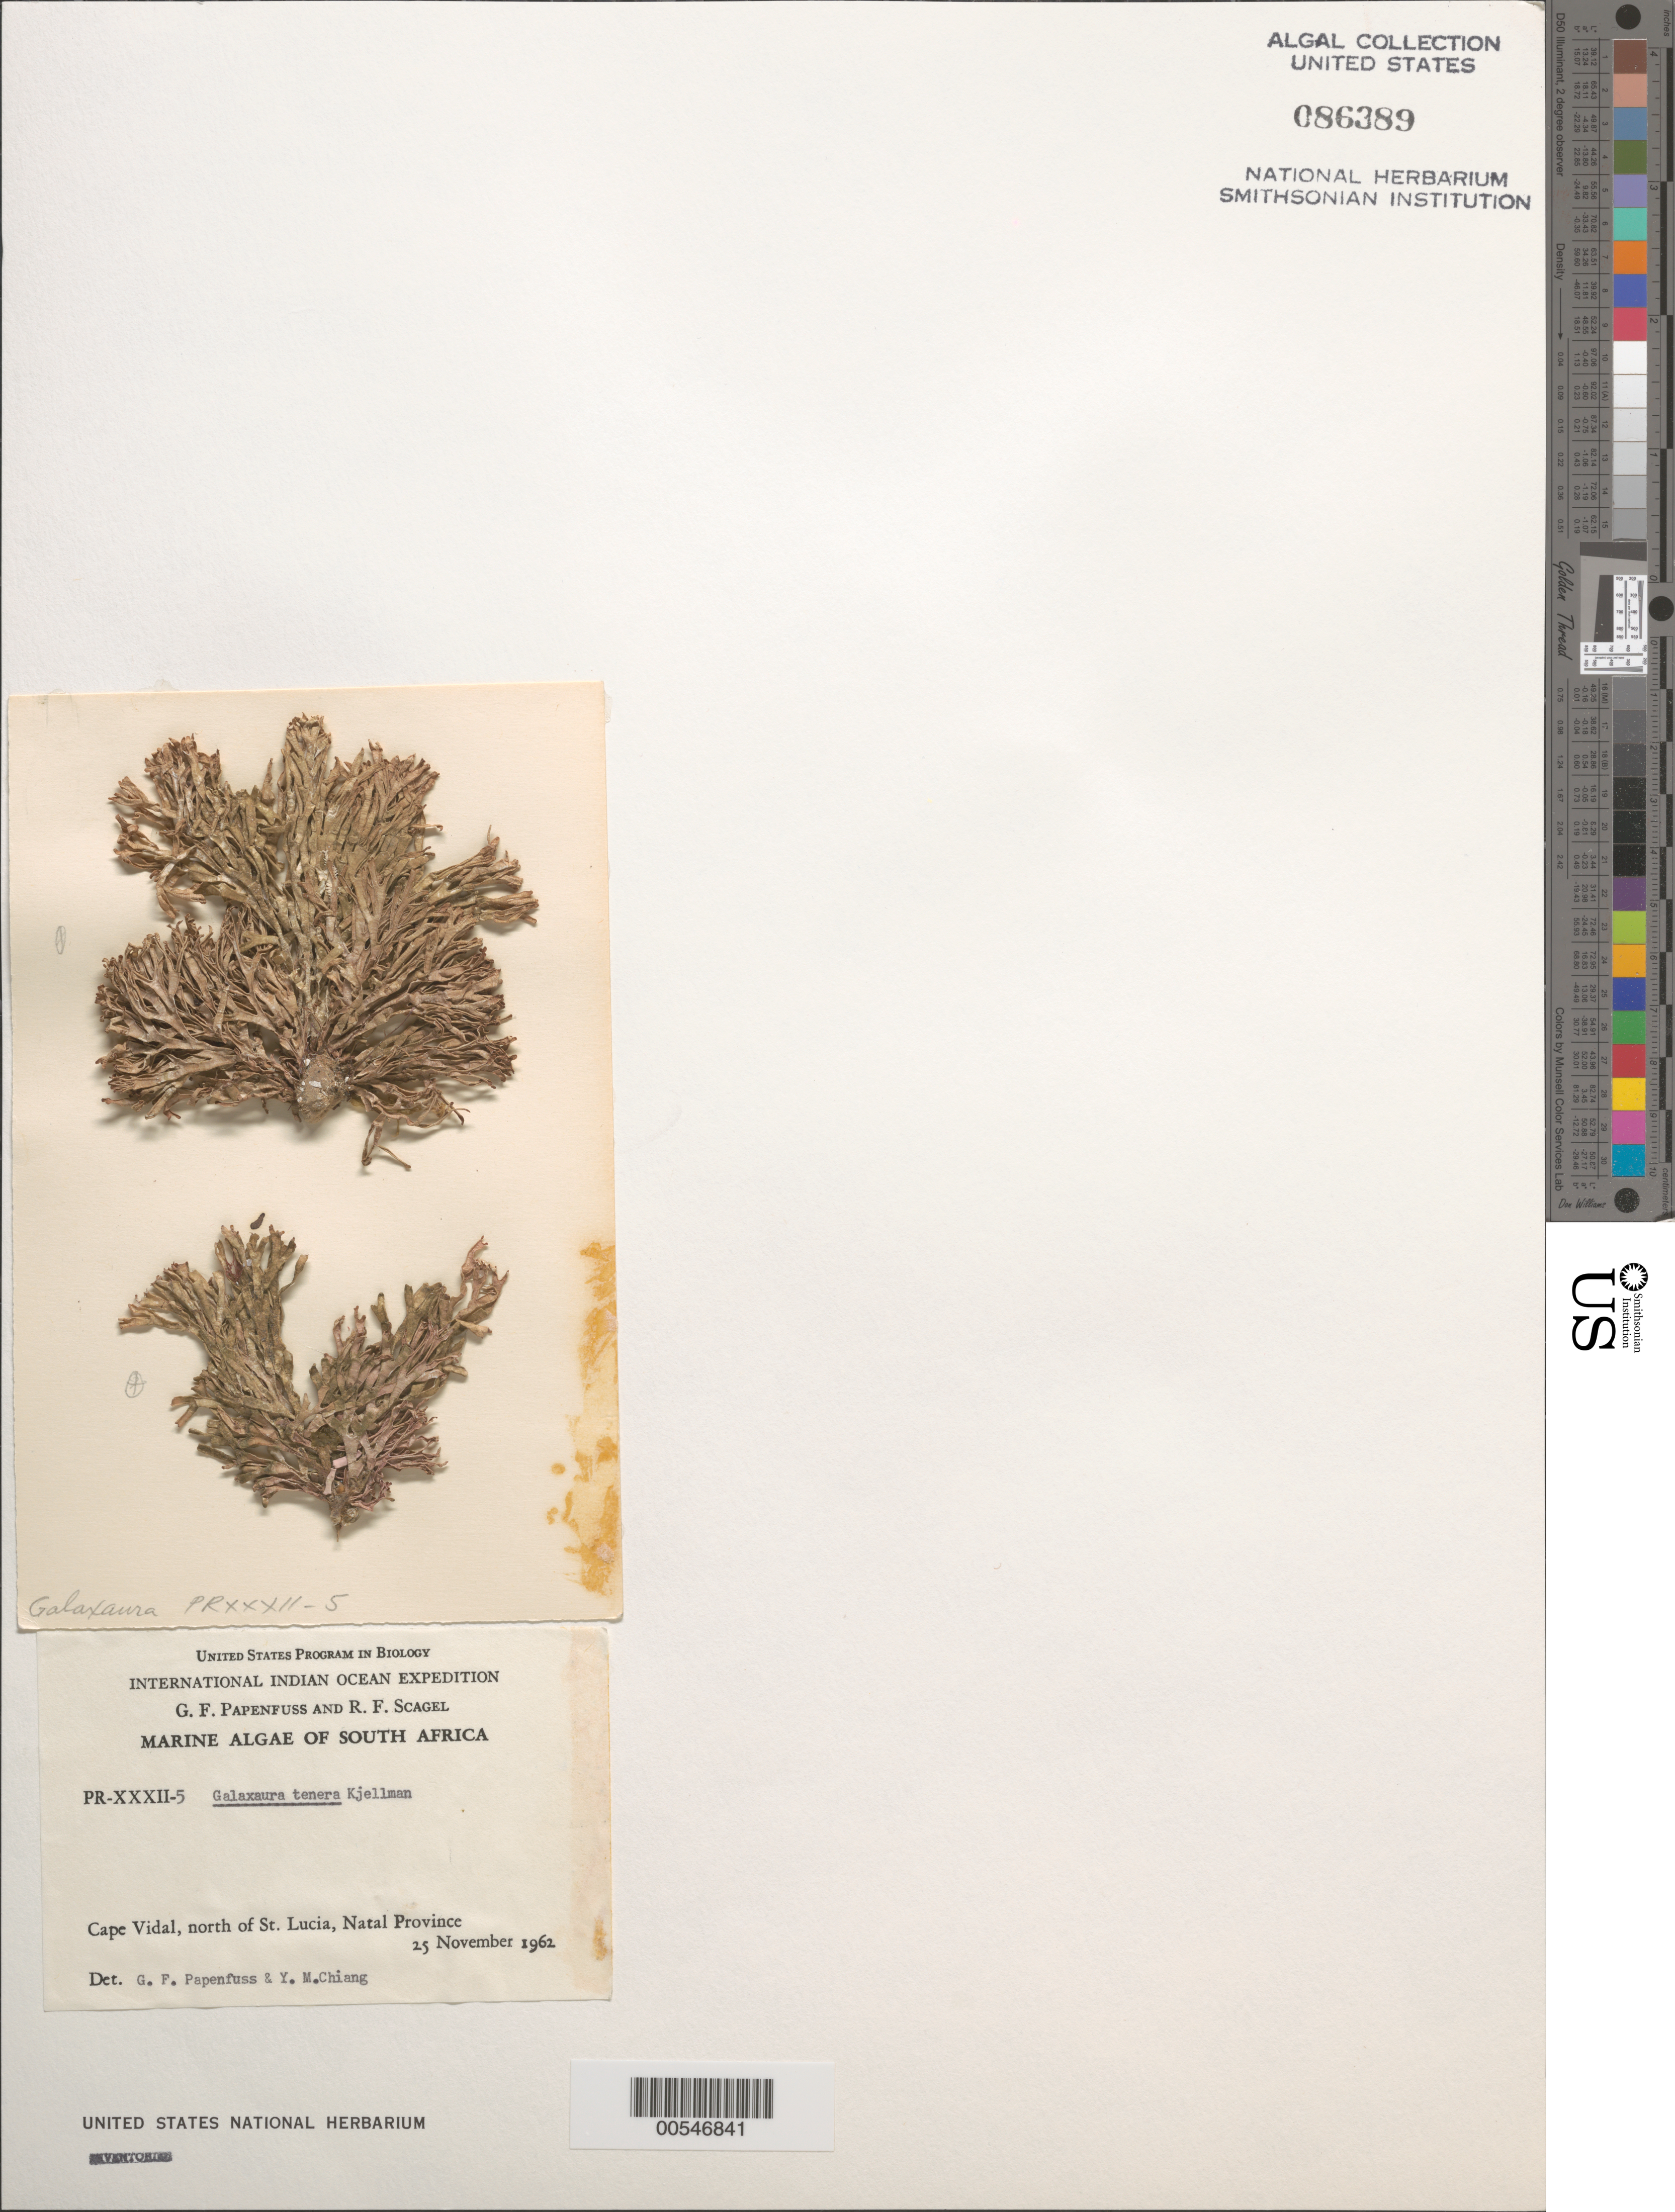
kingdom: Plantae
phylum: Rhodophyta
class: Florideophyceae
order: Nemaliales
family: Galaxauraceae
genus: Dichotomaria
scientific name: Dichotomaria tenera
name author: (Kjellm.) Huisman et al.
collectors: G. Papenfuss & R. F. Scagel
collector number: PR-XXXII-5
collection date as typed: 25 Nov 1962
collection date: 1962-11-25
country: South Africa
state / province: KwaZulu-Natal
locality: Cape Vidal, north of St. Lucia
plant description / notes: International Indian Ocean Expedition, 1962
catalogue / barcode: US 86389